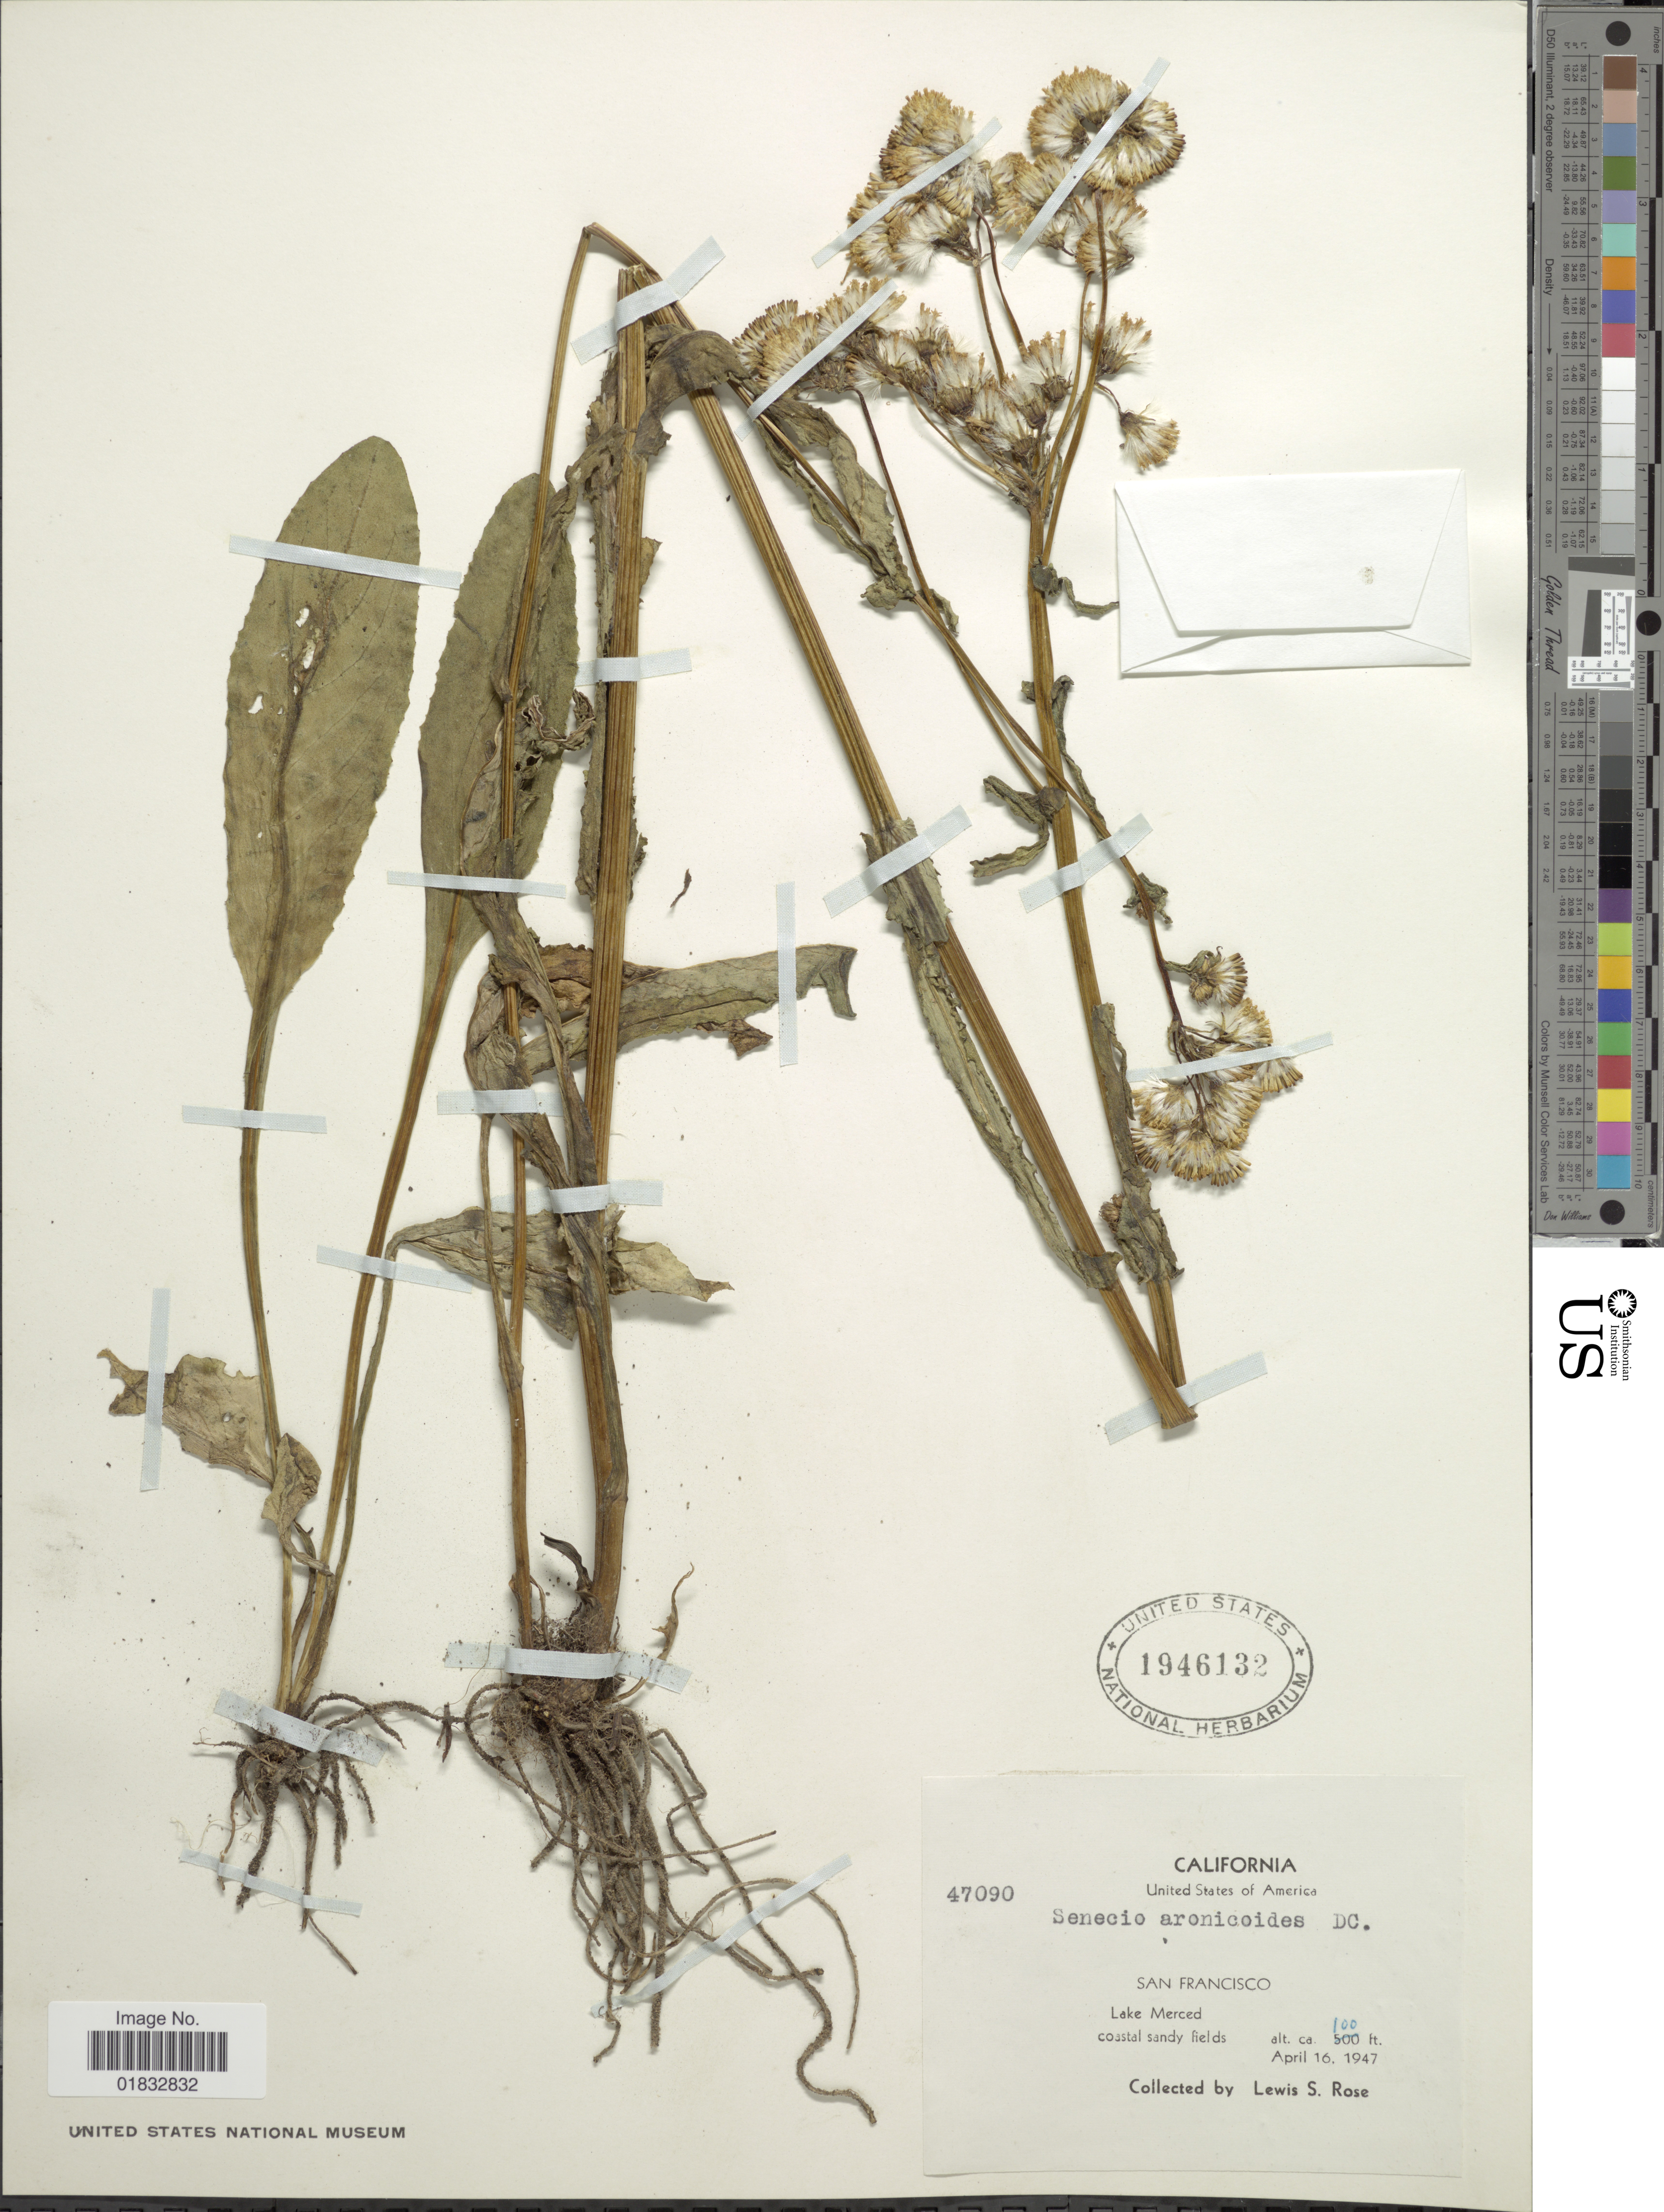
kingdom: Plantae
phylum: Tracheophyta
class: Magnoliopsida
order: Asterales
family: Asteraceae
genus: Senecio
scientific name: Senecio aronicoides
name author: DC.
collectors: L. S. Rose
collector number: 47090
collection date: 1947-04-16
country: United States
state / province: California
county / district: San Francisco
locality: San Francisco, Lake Merced, coastal sandy fields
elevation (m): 30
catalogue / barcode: US 1946132